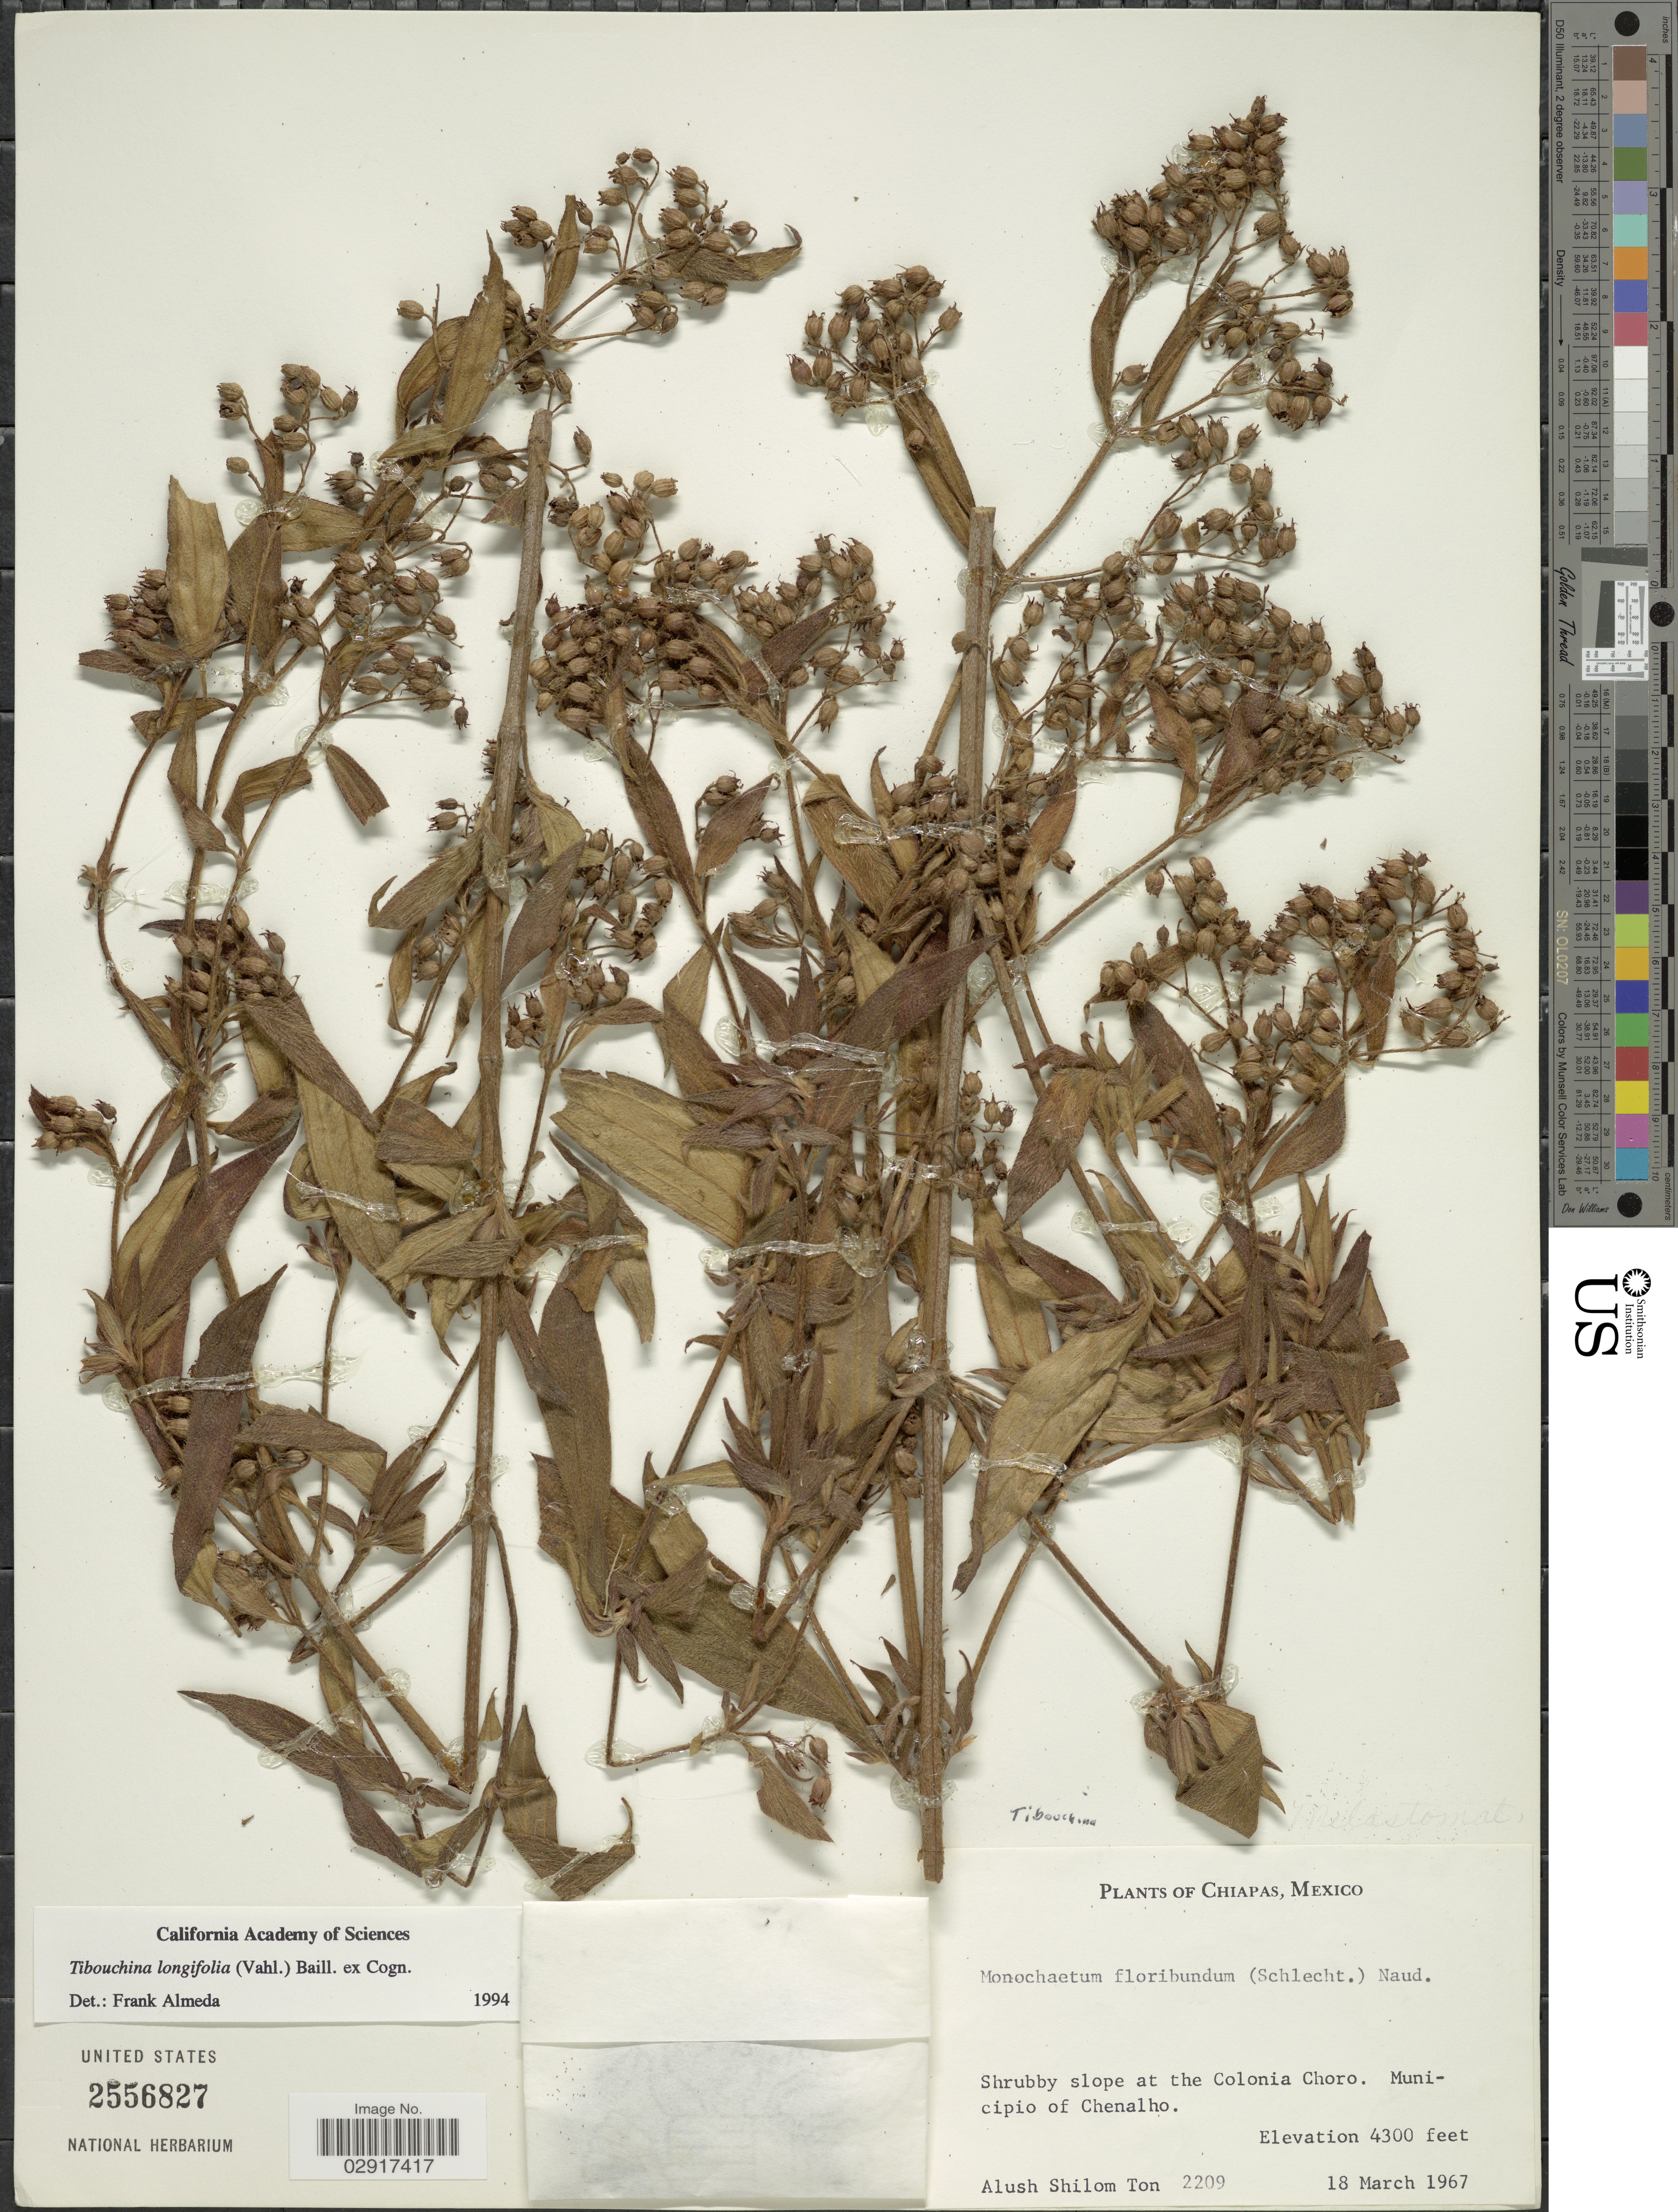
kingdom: Plantae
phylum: Tracheophyta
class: Magnoliopsida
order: Myrtales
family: Melastomataceae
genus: Chaetogastra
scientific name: Chaetogastra longifolia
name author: (Vahl) DC.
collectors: A. S. Ton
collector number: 2209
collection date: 1967-03-18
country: Mexico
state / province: Chiapas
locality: Shrubby slope at the Colonia Choro. Municipio of Chenalho.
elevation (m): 1311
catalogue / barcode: US 2556827